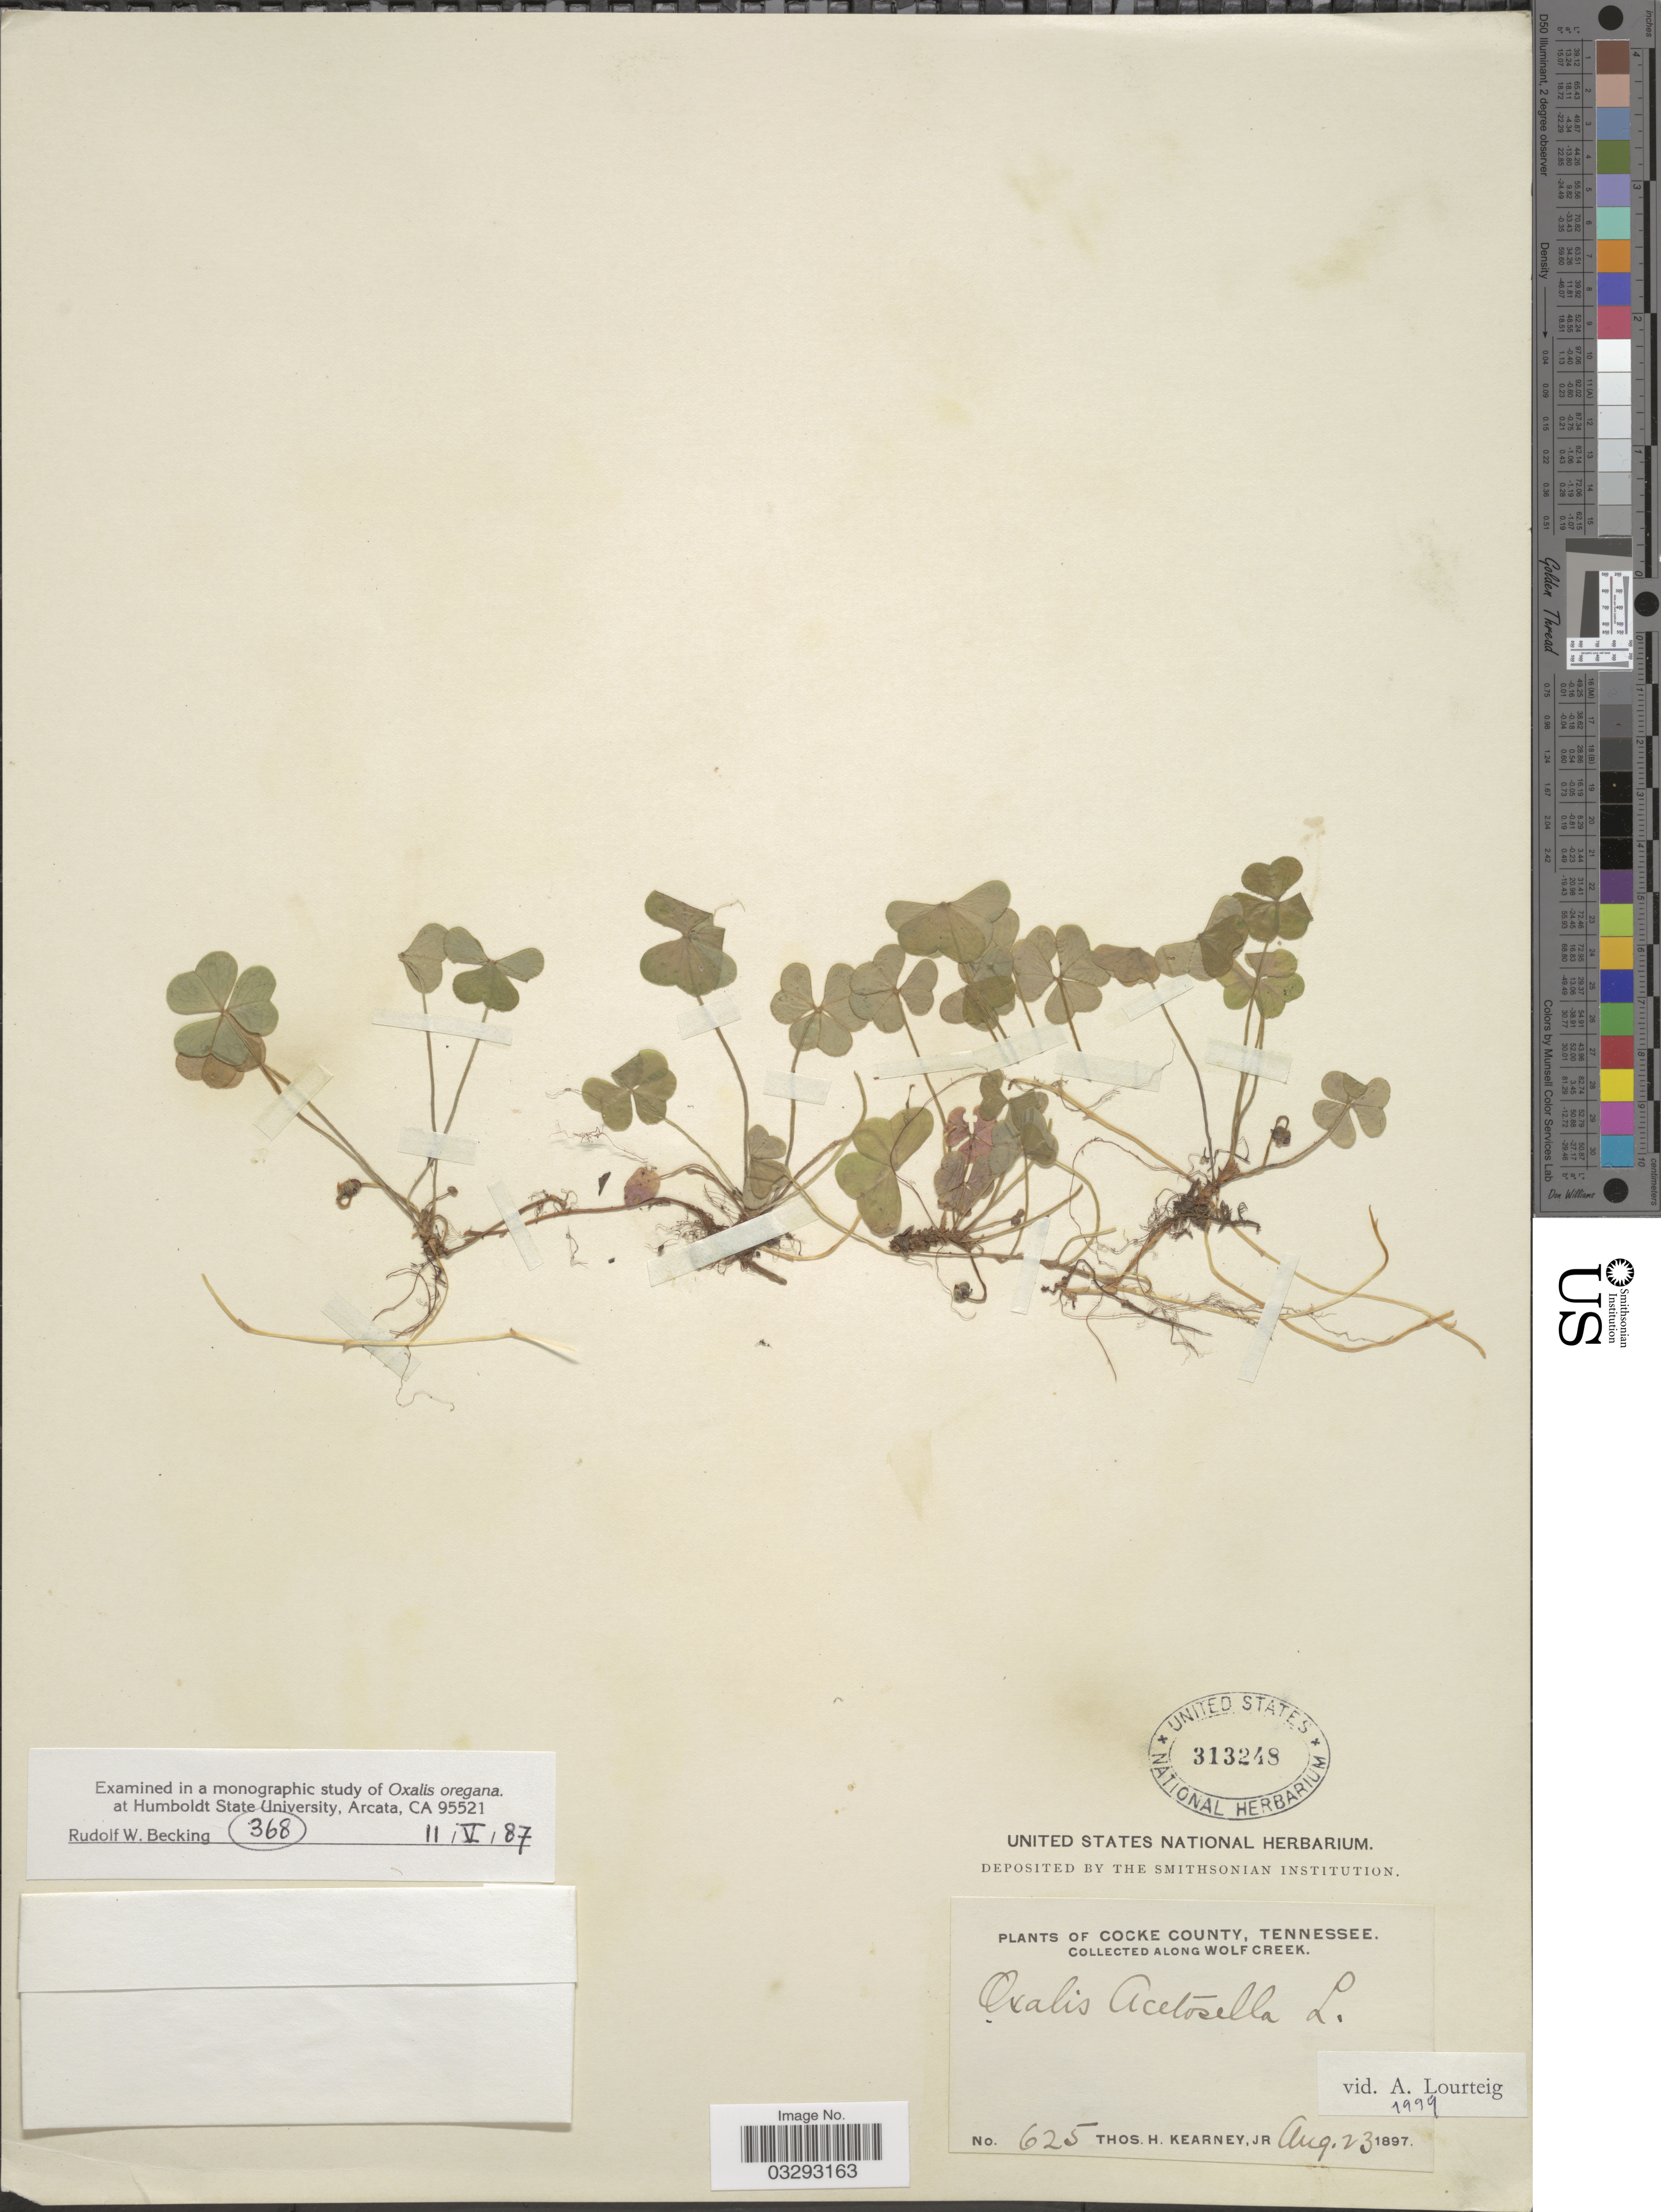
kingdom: Plantae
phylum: Tracheophyta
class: Magnoliopsida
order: Oxalidales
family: Oxalidaceae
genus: Oxalis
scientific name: Oxalis acetosella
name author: L.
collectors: T. H. Kearney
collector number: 625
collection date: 1897-08-23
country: United States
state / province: Tennessee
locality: Cocke County. Along Wolf Creek.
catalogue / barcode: US 313248